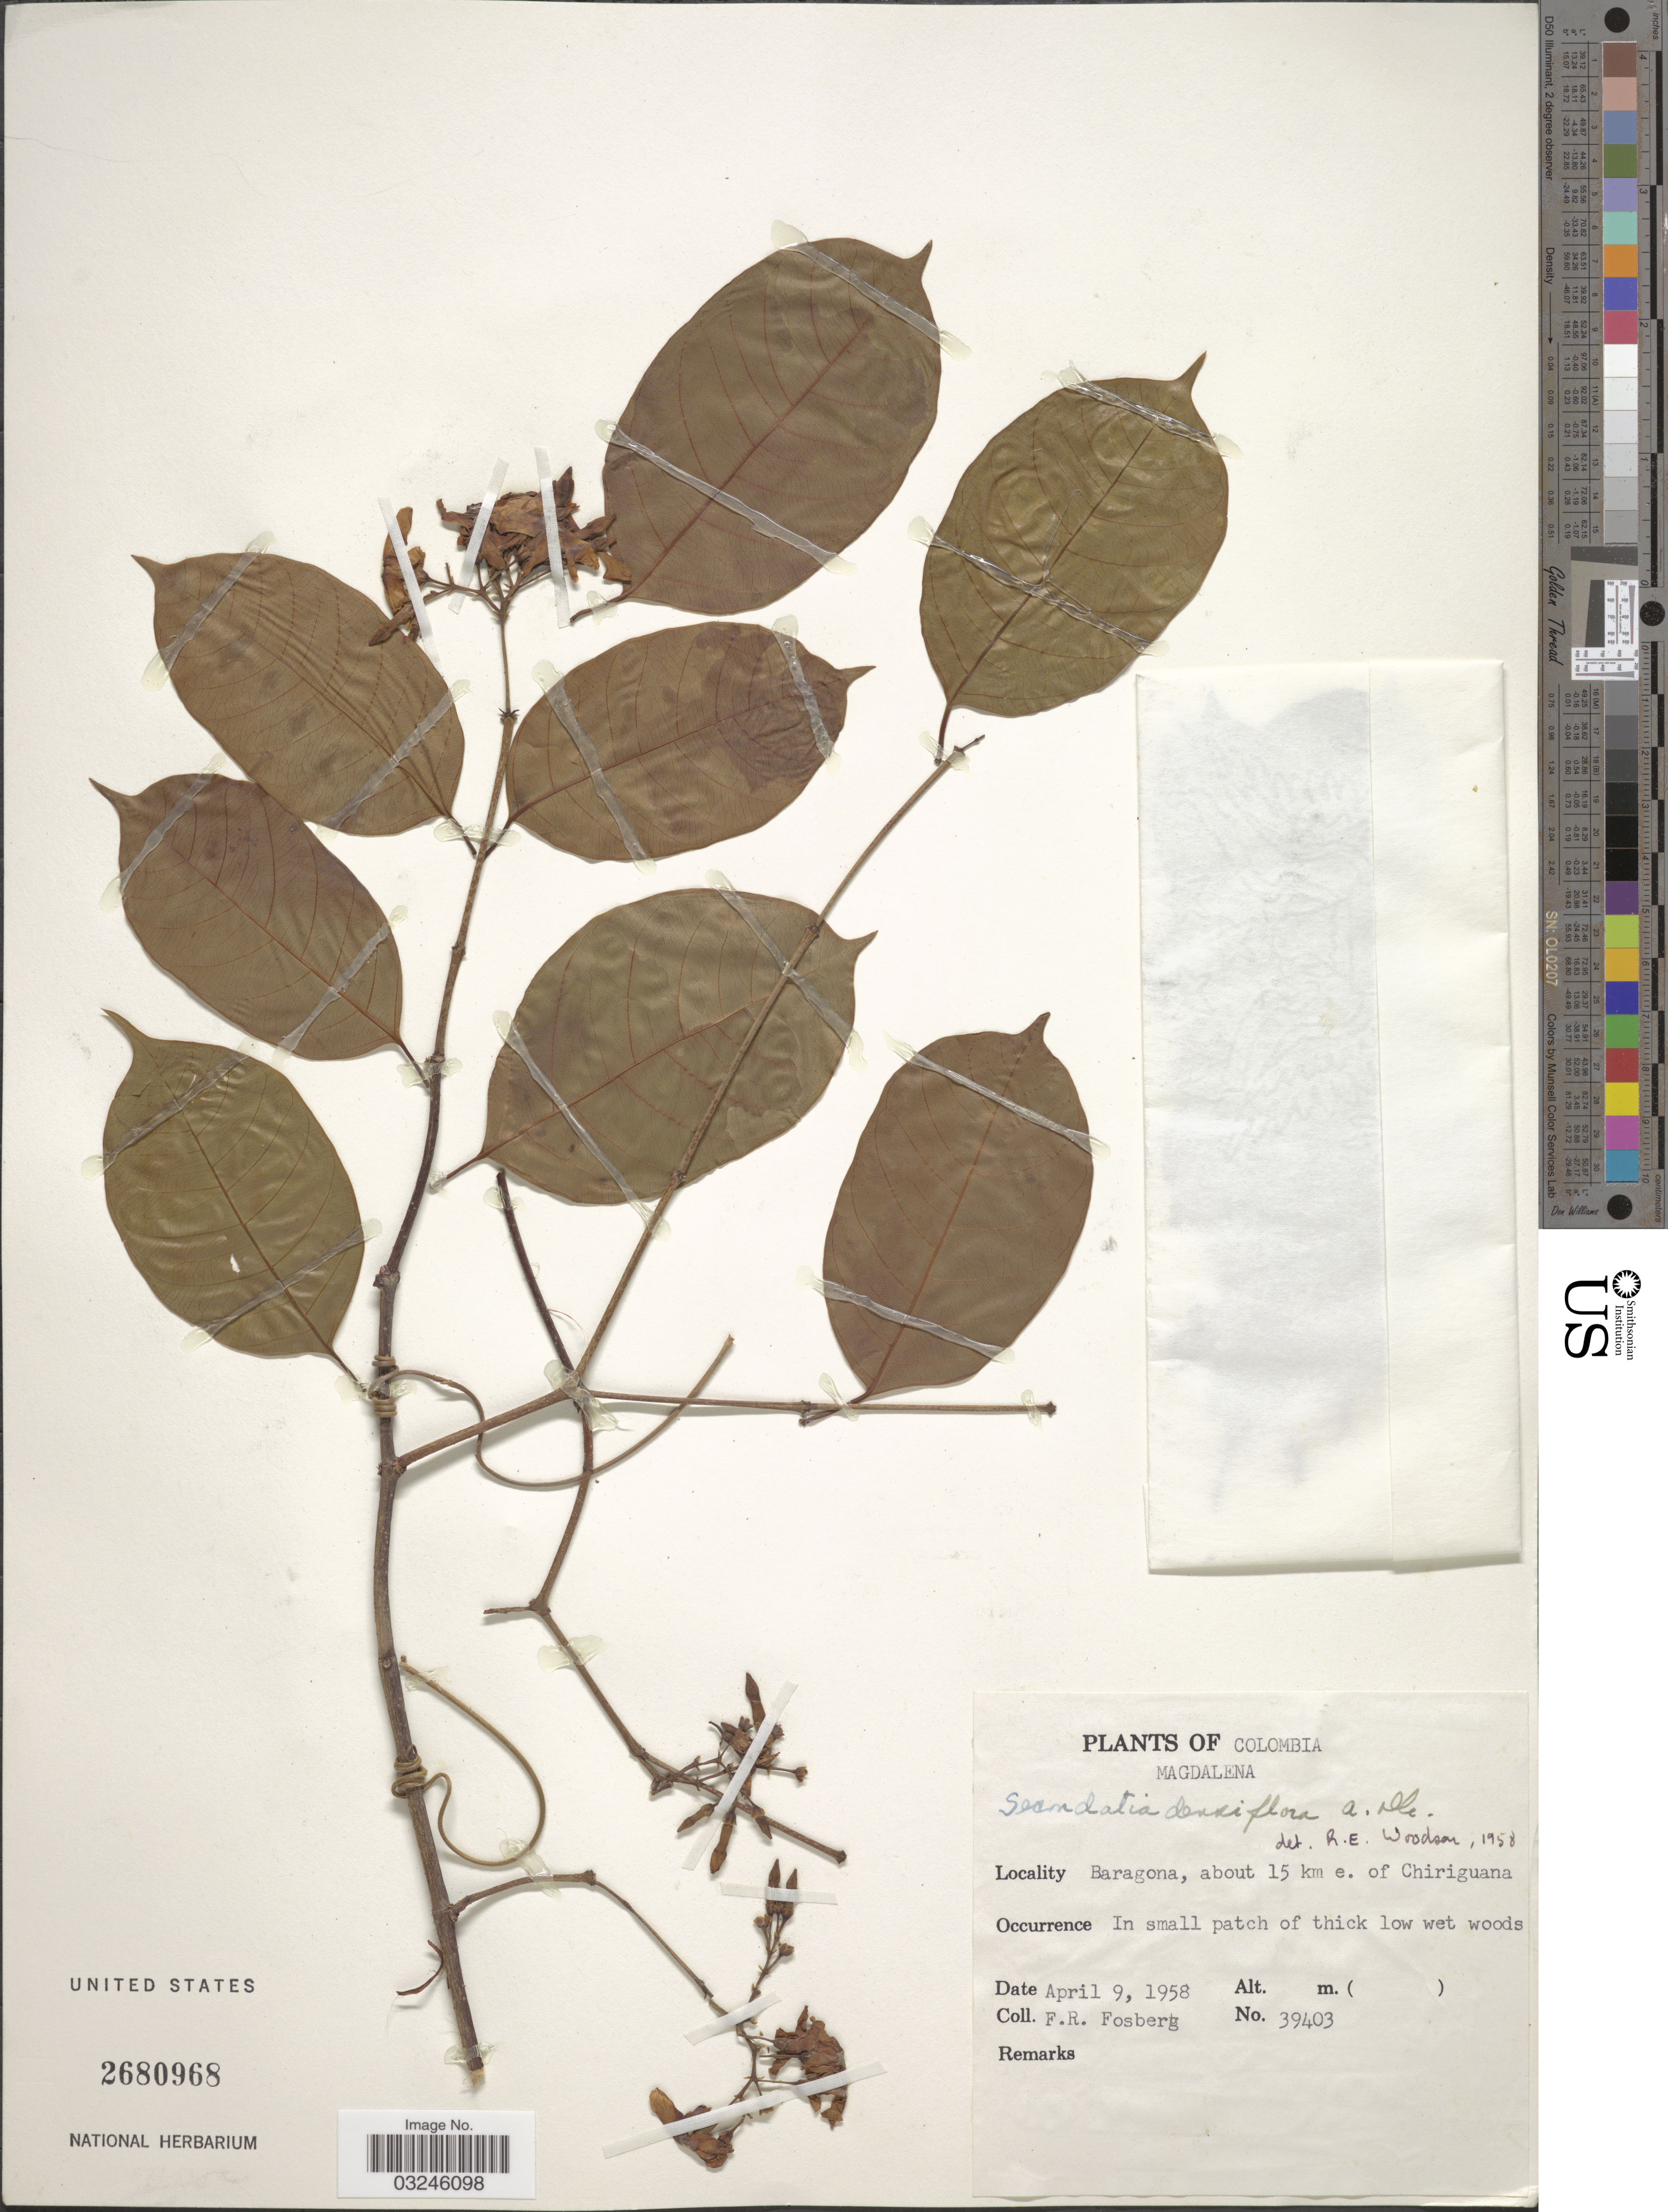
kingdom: Plantae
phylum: Tracheophyta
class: Magnoliopsida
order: Gentianales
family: Apocynaceae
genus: Secondatia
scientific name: Secondatia densiflora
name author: A. DC.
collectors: F. R. Fosberg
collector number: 39403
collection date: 1958-04-09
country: Colombia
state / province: Magdalena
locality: Baragona, about 15 km e. of Chiriguana.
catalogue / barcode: US 2680968